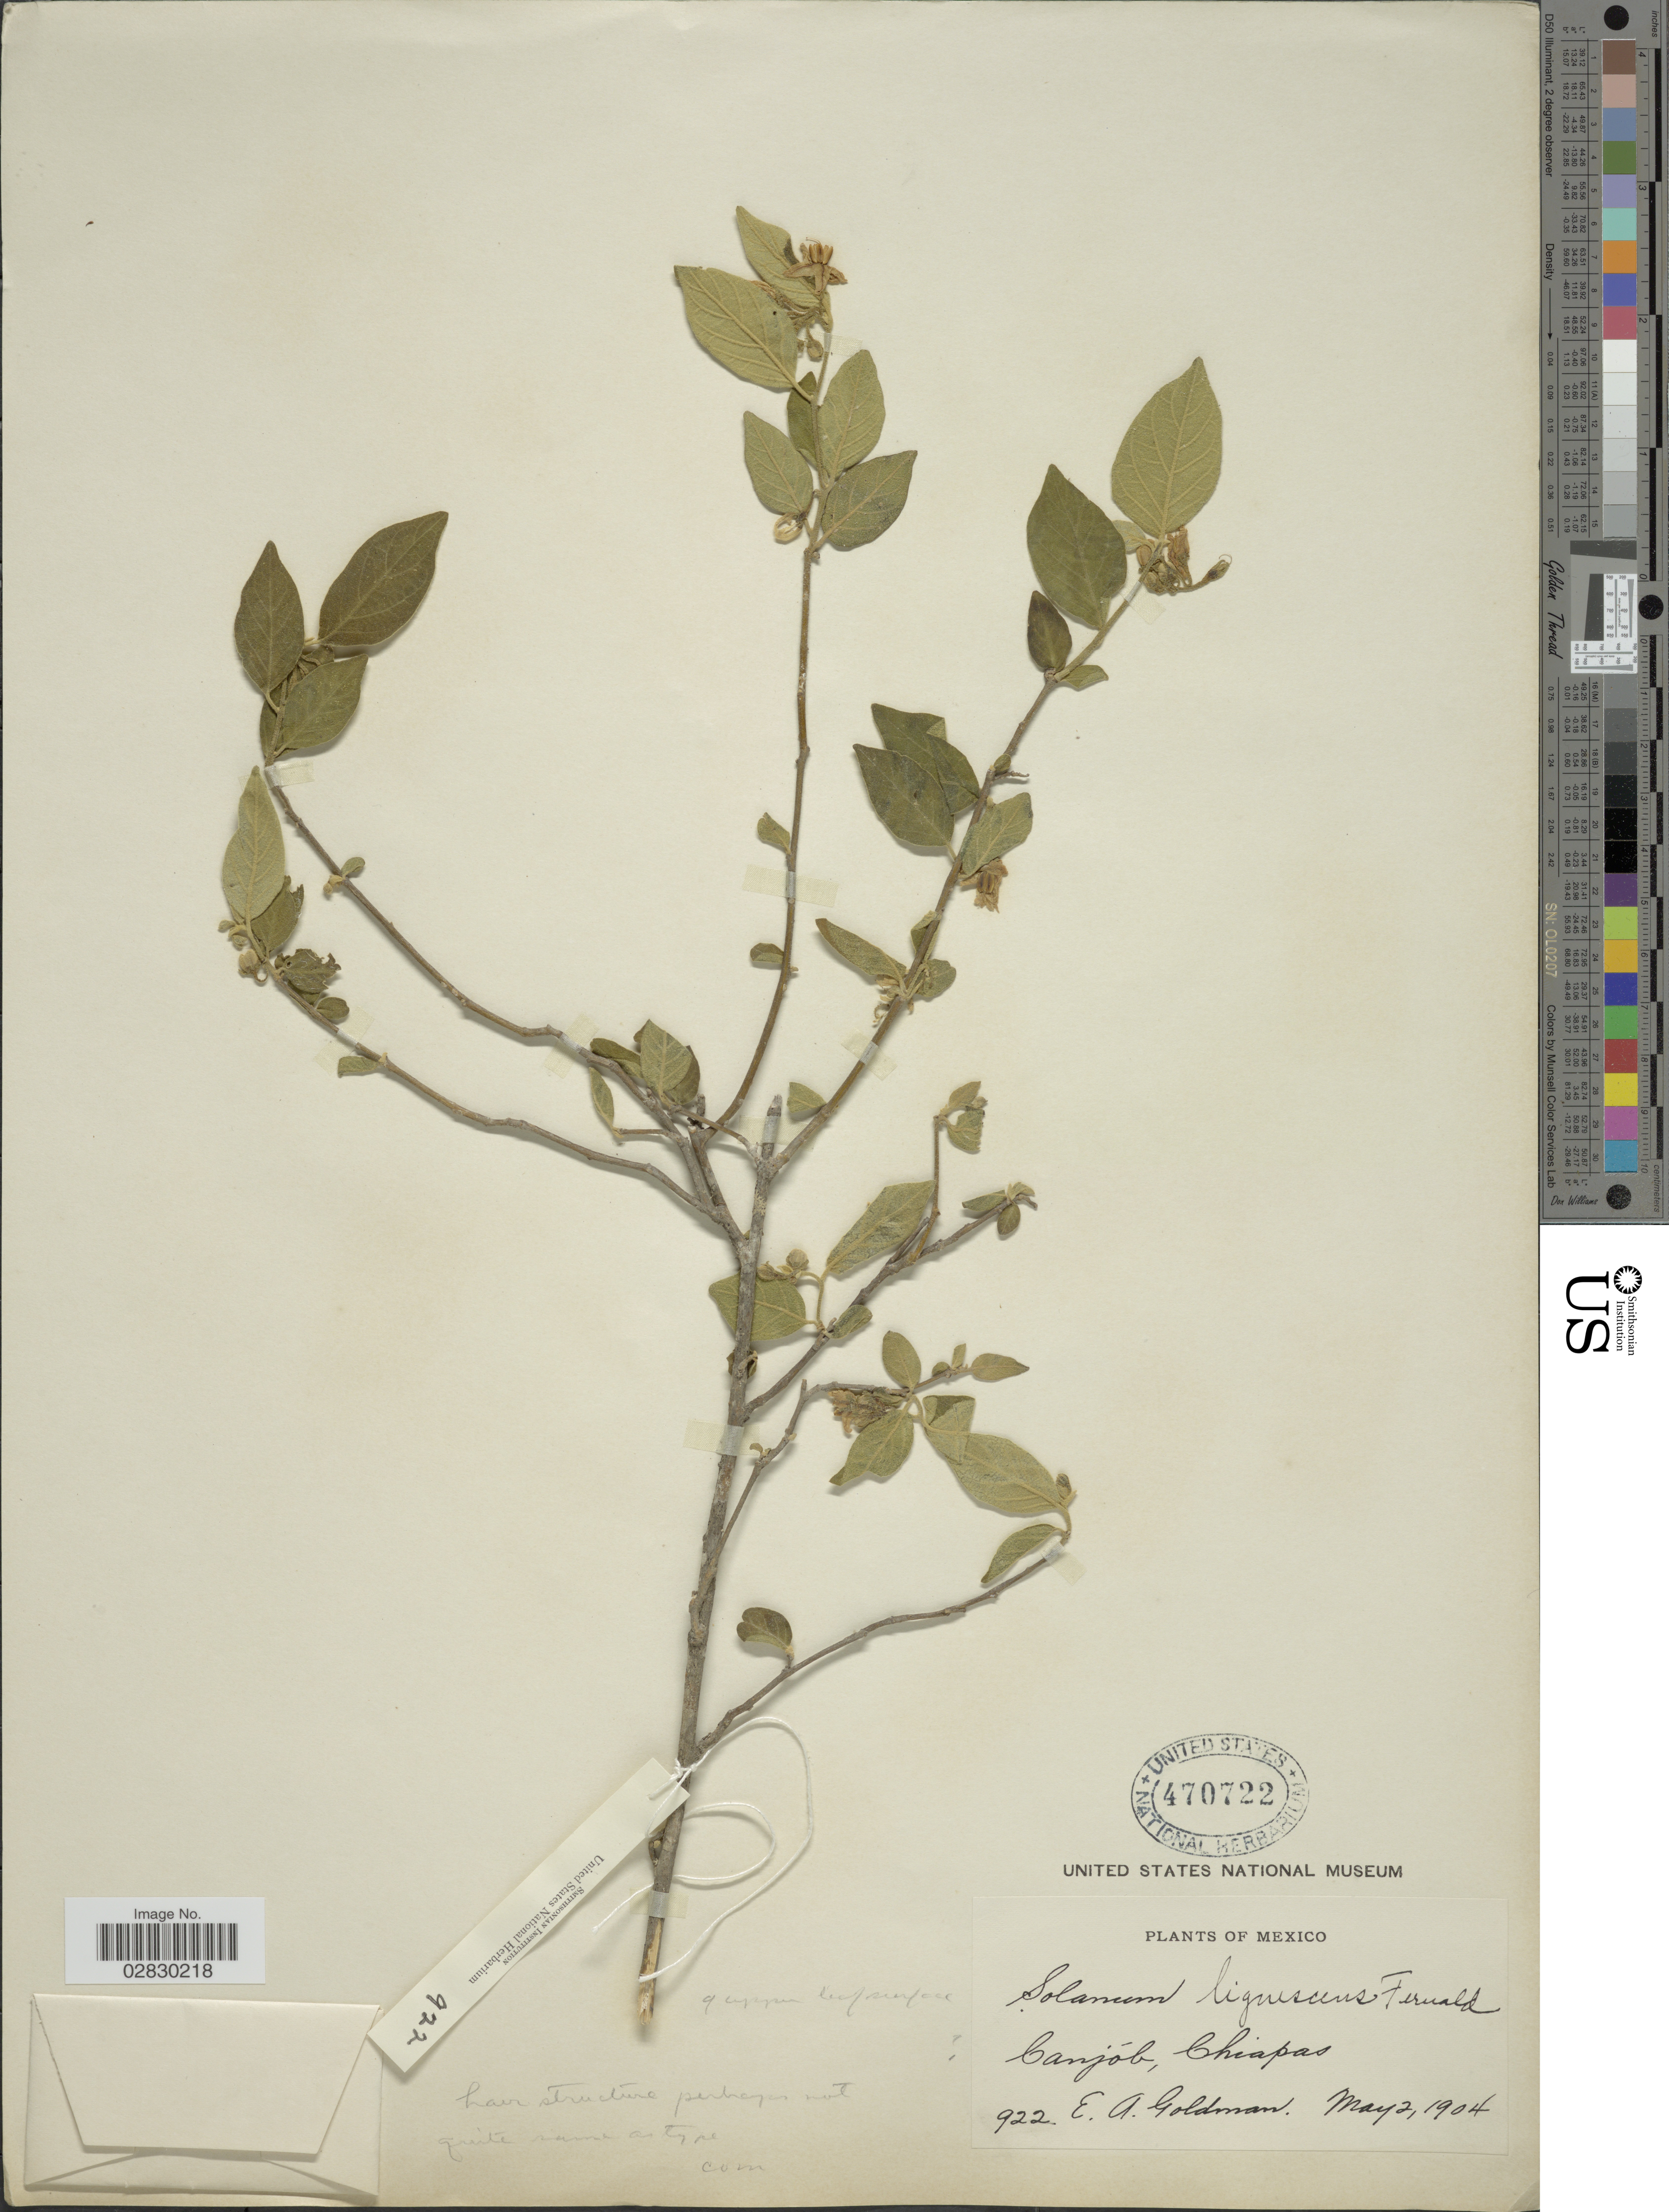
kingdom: Plantae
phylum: Tracheophyta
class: Magnoliopsida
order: Solanales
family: Solanaceae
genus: Solanum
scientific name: Solanum lignescens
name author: Fernald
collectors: E. A. Goldman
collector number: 922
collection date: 1904-05-02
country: Mexico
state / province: Chiapas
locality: Canjób.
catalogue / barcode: US 470722